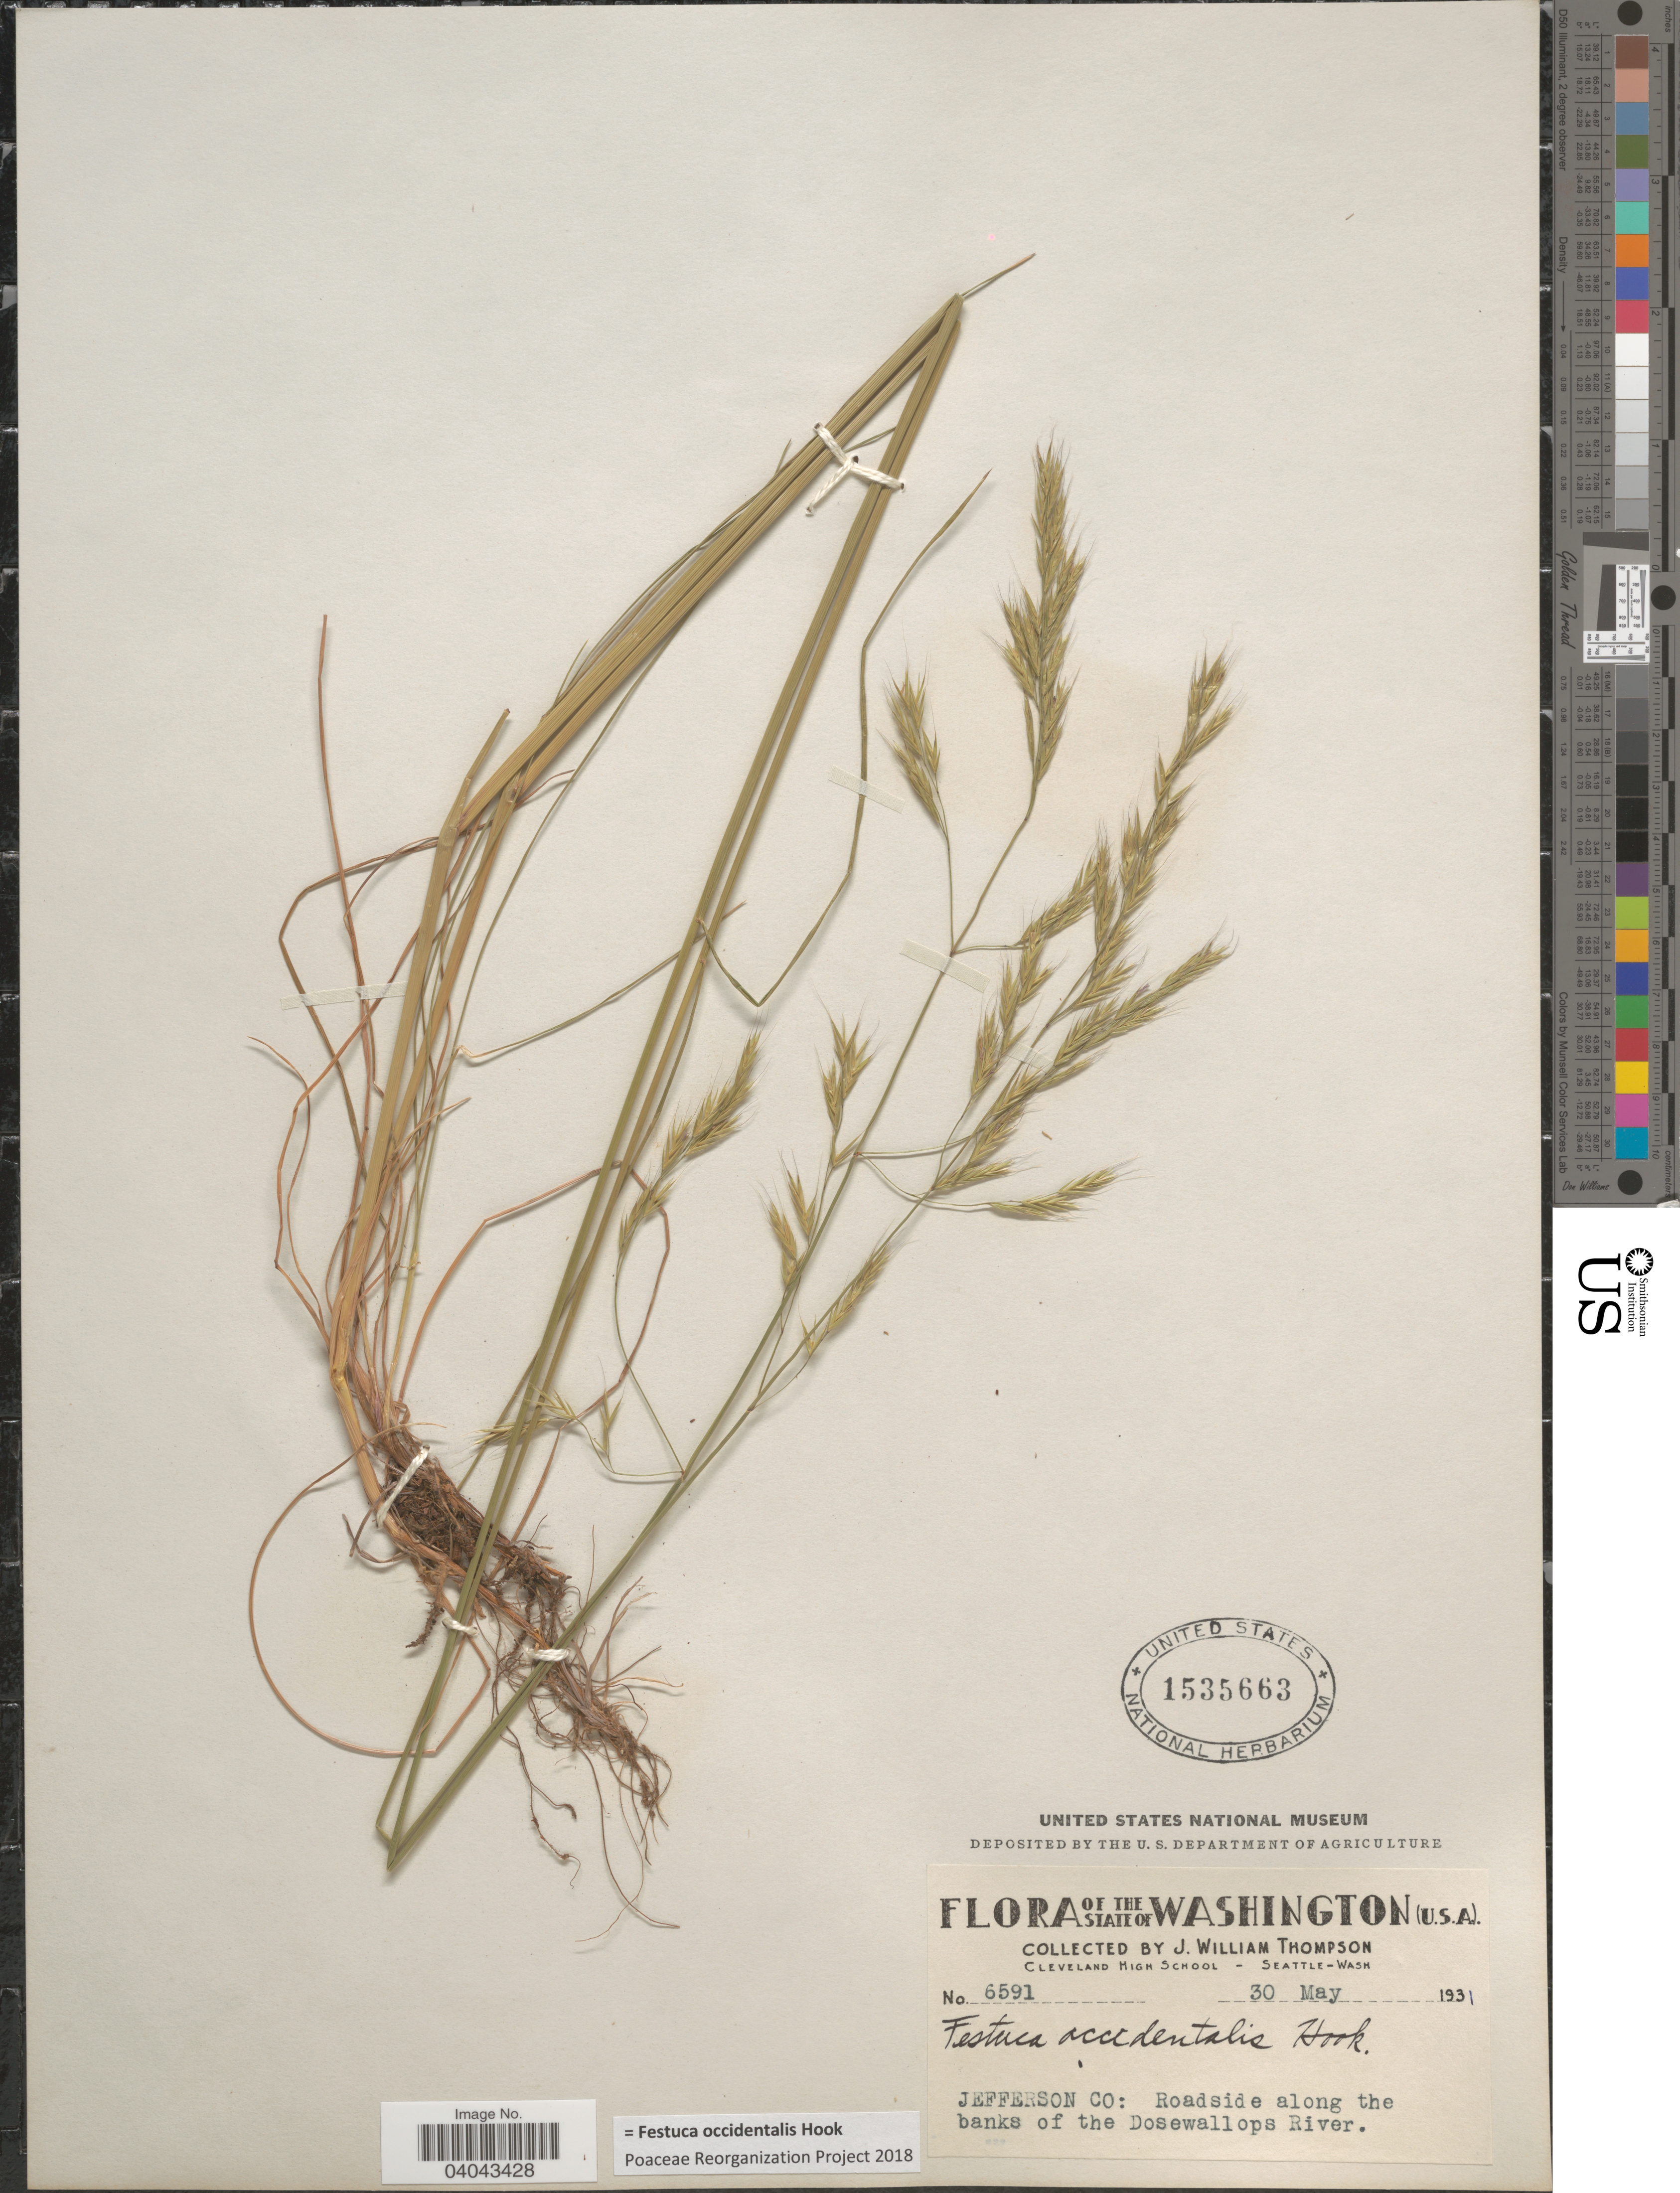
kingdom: Plantae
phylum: Tracheophyta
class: Liliopsida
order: Poales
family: Poaceae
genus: Festuca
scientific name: Festuca occidentalis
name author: Hook.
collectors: J. W. Thompson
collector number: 6591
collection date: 1931-05-30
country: United States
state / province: Washington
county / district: Jefferson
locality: Jefferson Co: Roadside along the banks of the Dosewallops River.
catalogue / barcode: US 1535663